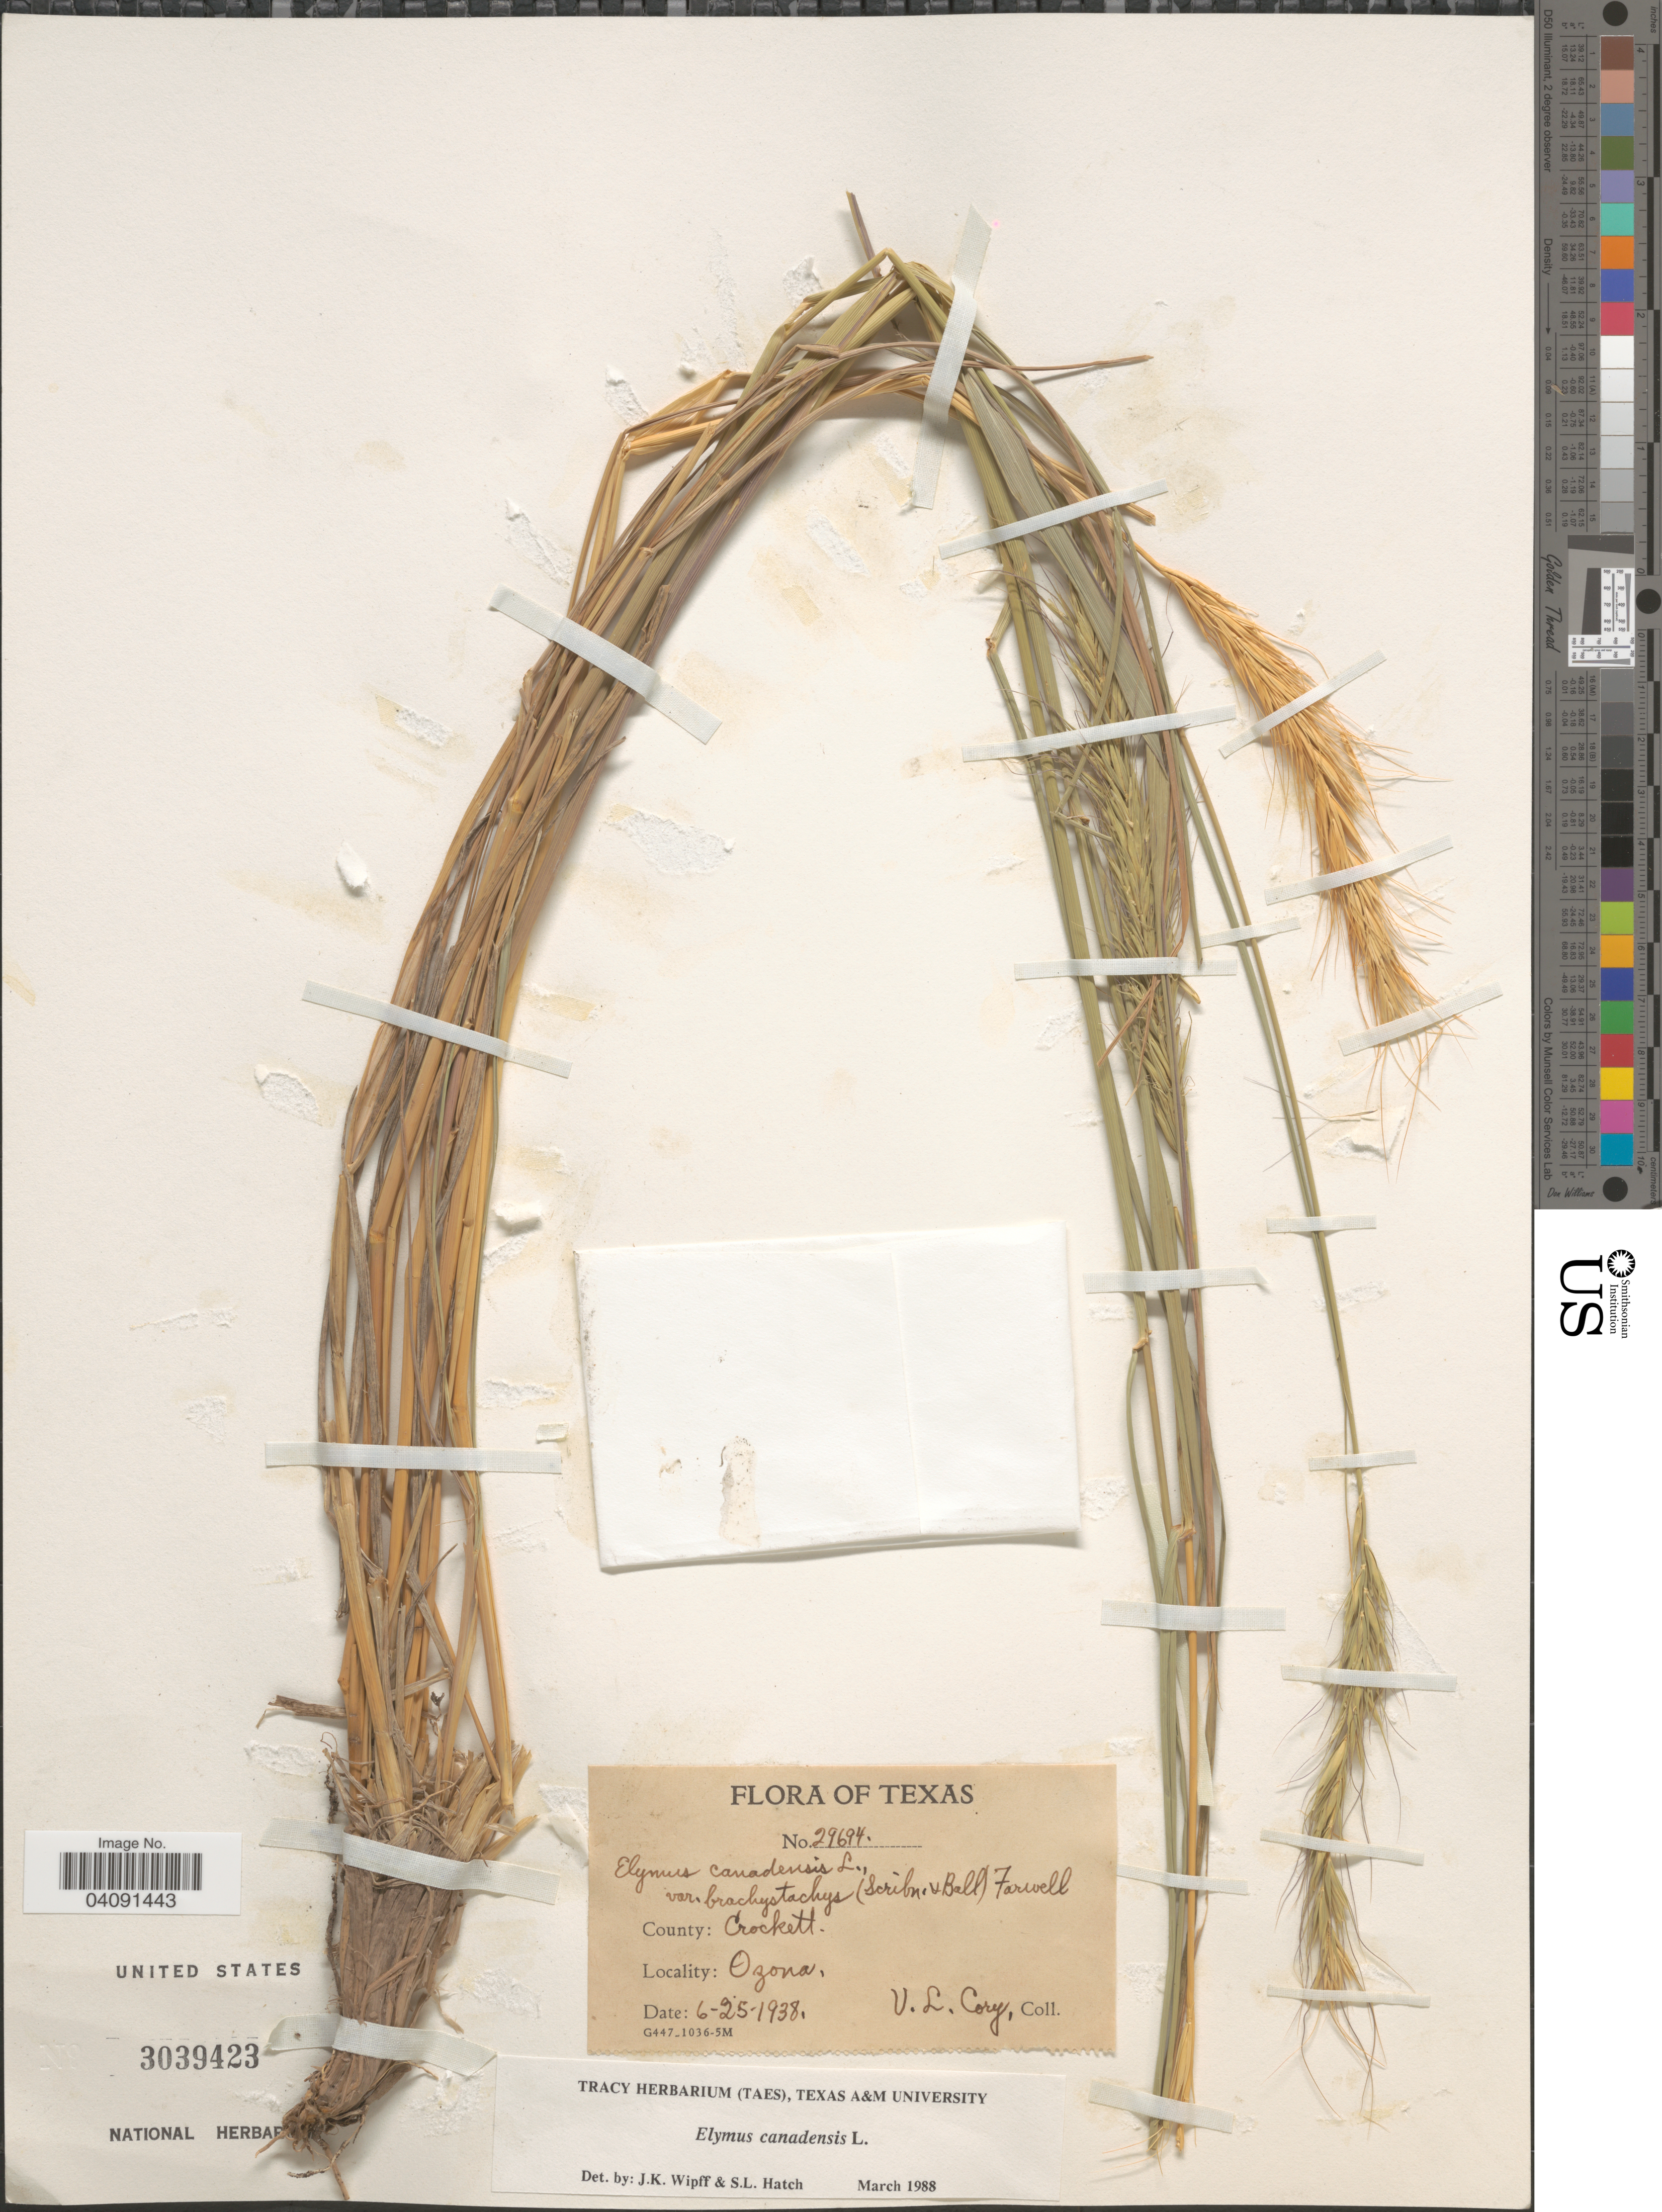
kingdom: Plantae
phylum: Tracheophyta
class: Liliopsida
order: Poales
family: Poaceae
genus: Elymus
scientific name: Elymus canadensis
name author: L.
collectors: V. Cory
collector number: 29694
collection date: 1938-06-25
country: United States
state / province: Texas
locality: County: Crockett. Ozona.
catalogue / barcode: US 3039423